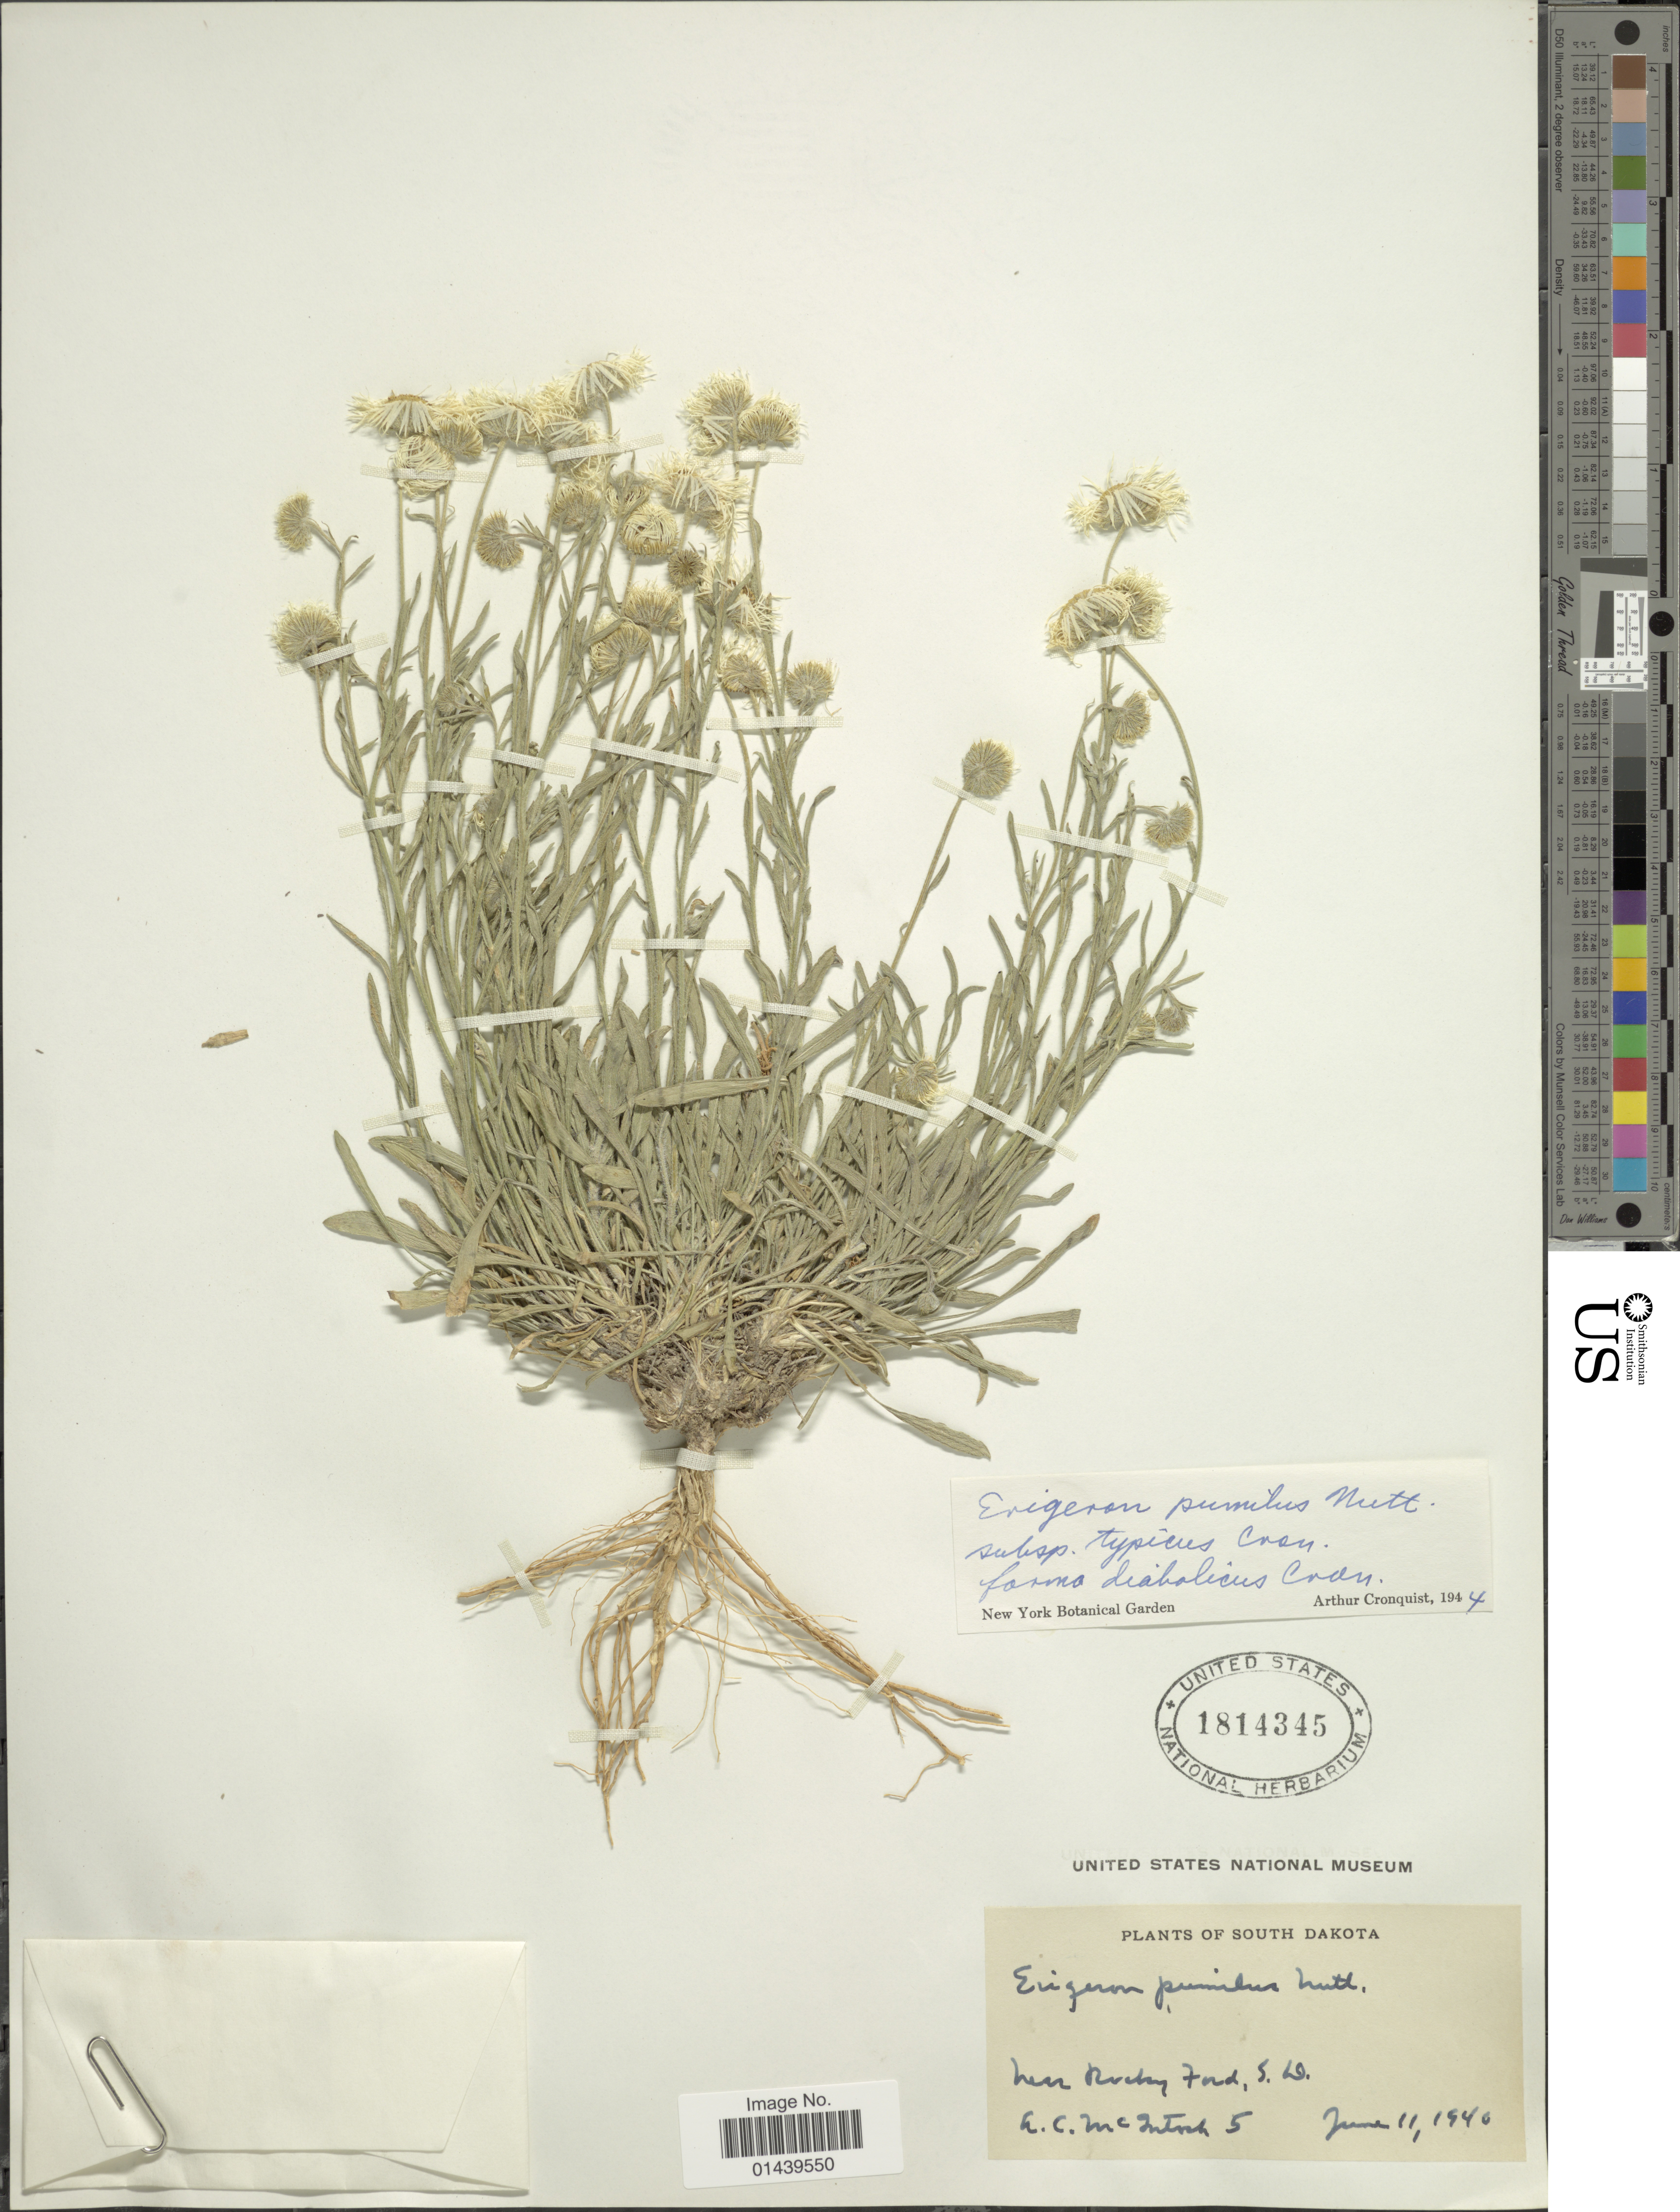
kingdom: Plantae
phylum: Tracheophyta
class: Magnoliopsida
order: Asterales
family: Asteraceae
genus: Erigeron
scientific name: Erigeron pumilus f. diabolicus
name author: Cronq.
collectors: A. McIntosh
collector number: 5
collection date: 1940-06-11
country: United States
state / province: South Dakota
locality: Near Rocky Ford, S. D.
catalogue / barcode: US 1814345